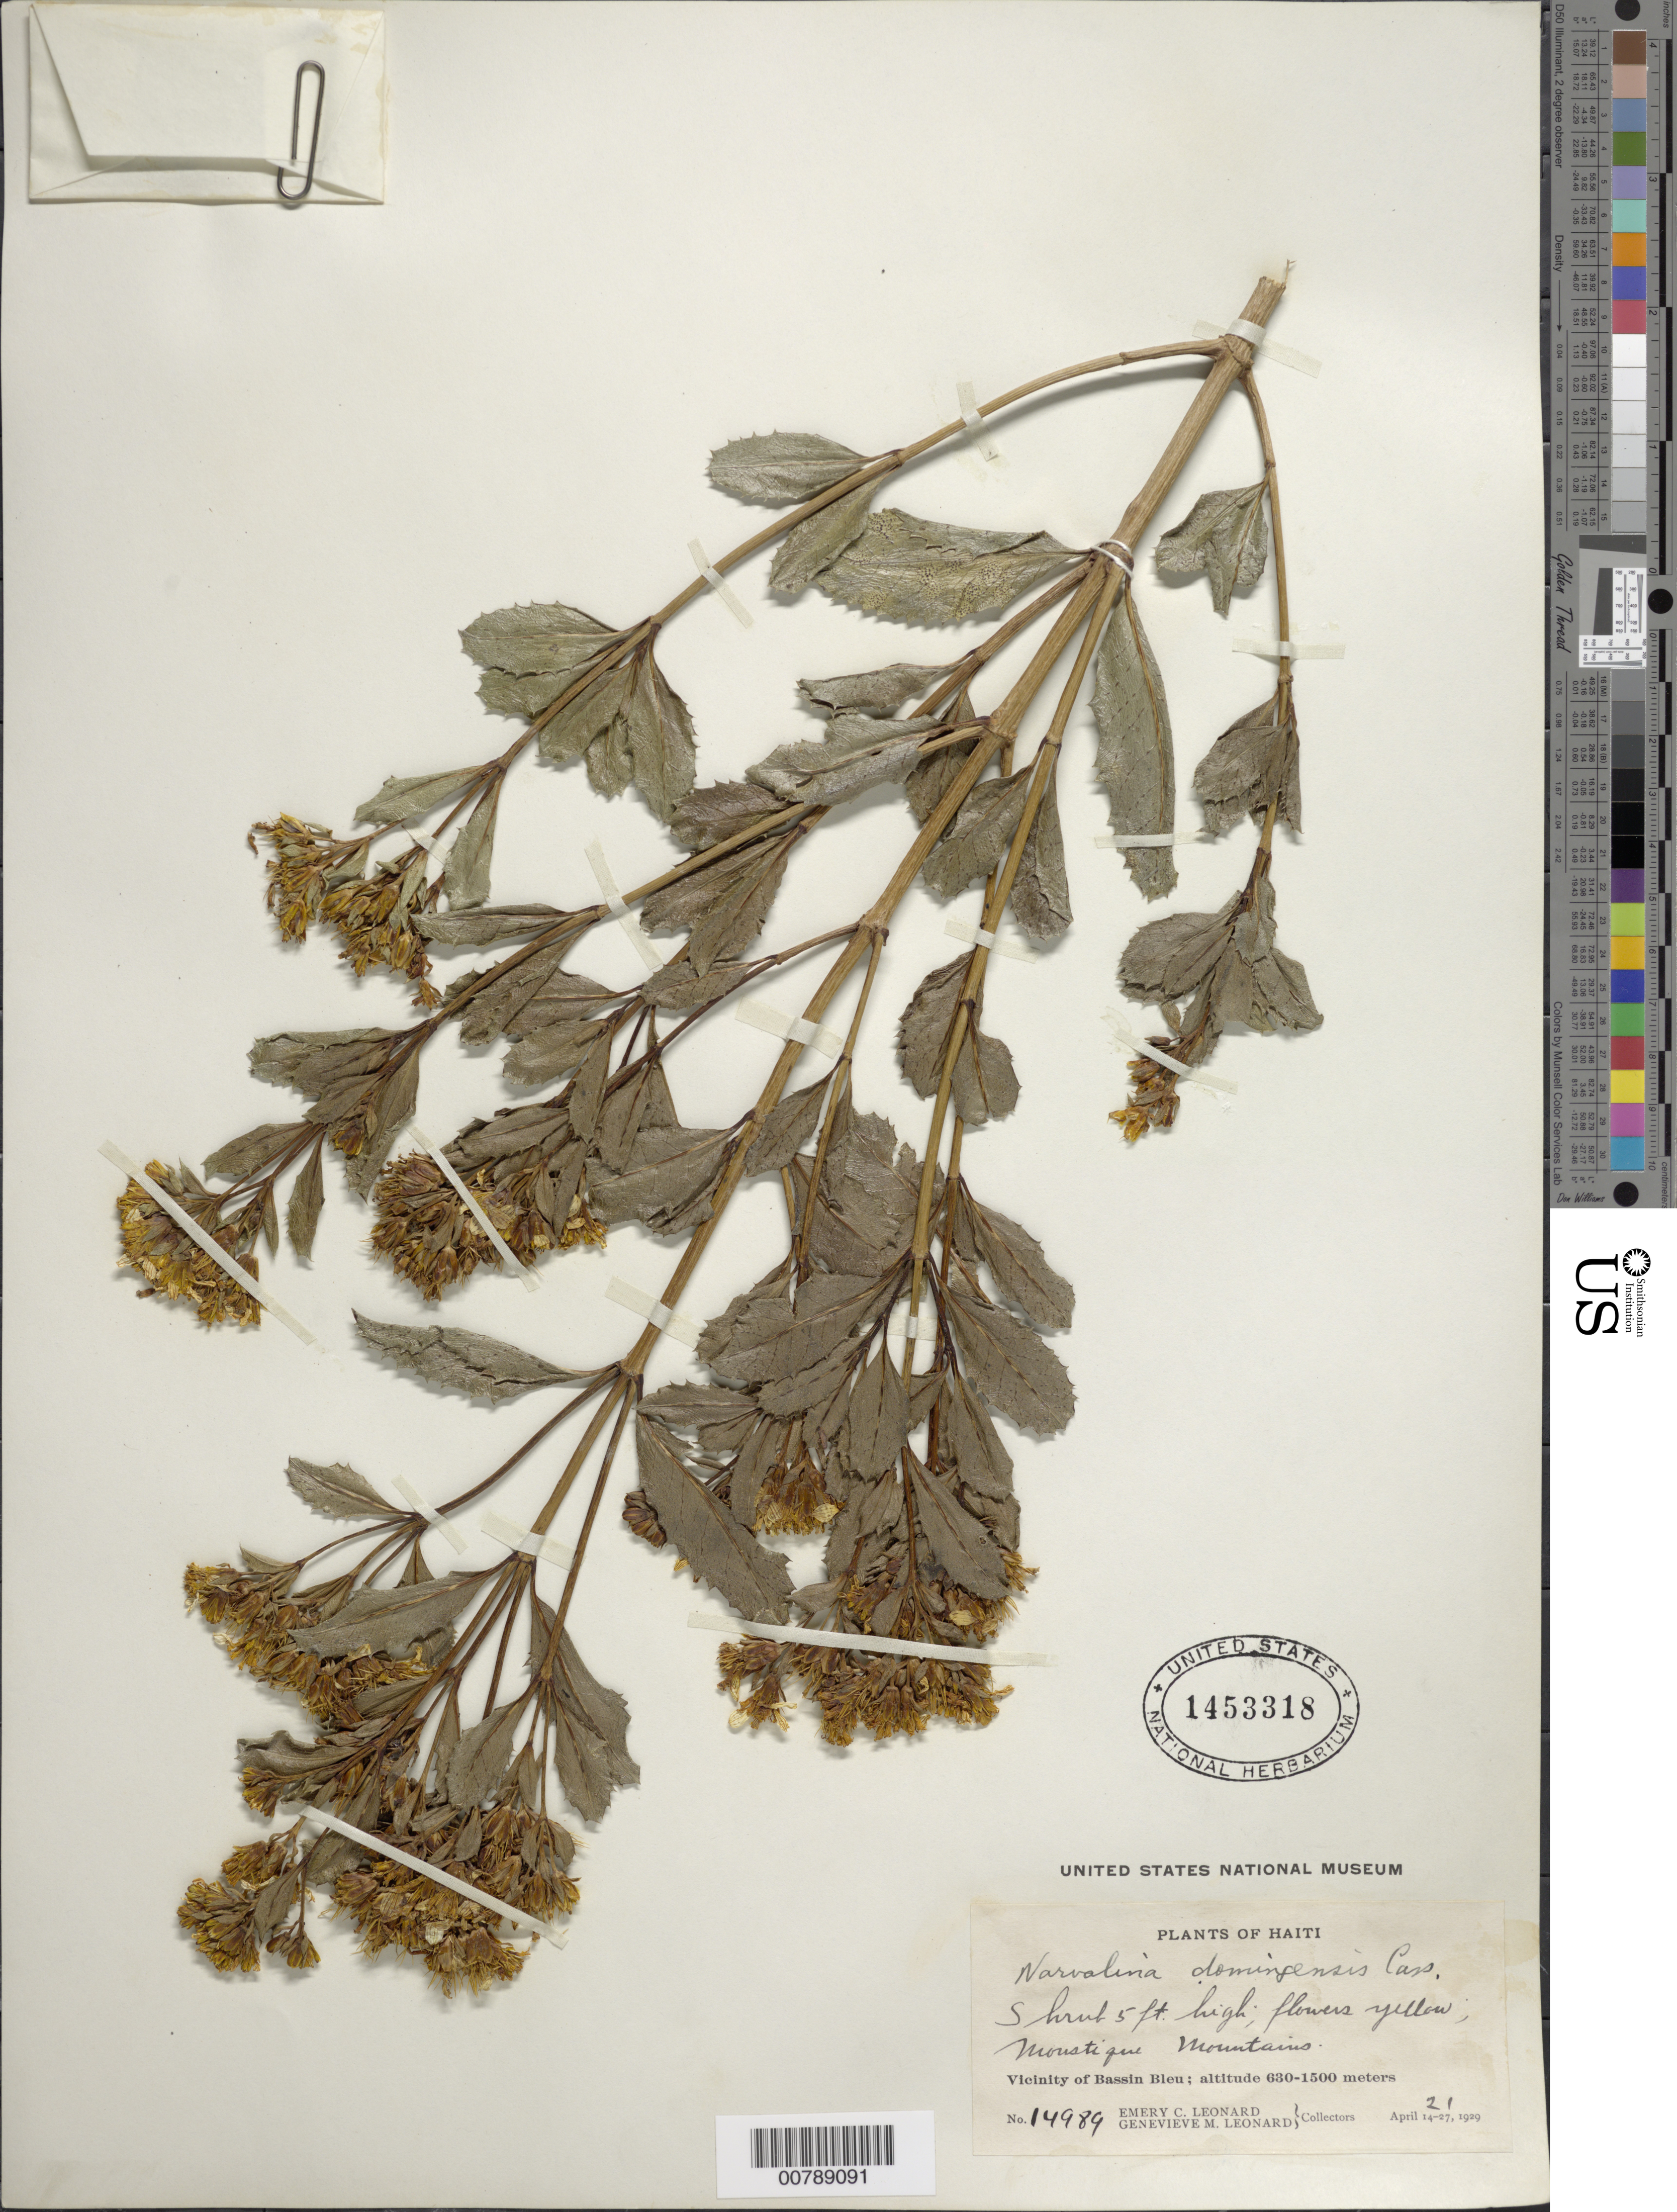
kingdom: Plantae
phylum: Tracheophyta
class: Magnoliopsida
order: Asterales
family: Asteraceae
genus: Narvalina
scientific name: Narvalina domingensis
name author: (Cass.) Less.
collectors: E. C. Leonard & G. M. Leonard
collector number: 14989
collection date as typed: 21 Apr 1929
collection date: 1929-04-21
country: Haiti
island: Hispaniola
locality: Vicinity of Bassin Bleu. Moustique Mountains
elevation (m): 630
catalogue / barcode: US 1453318